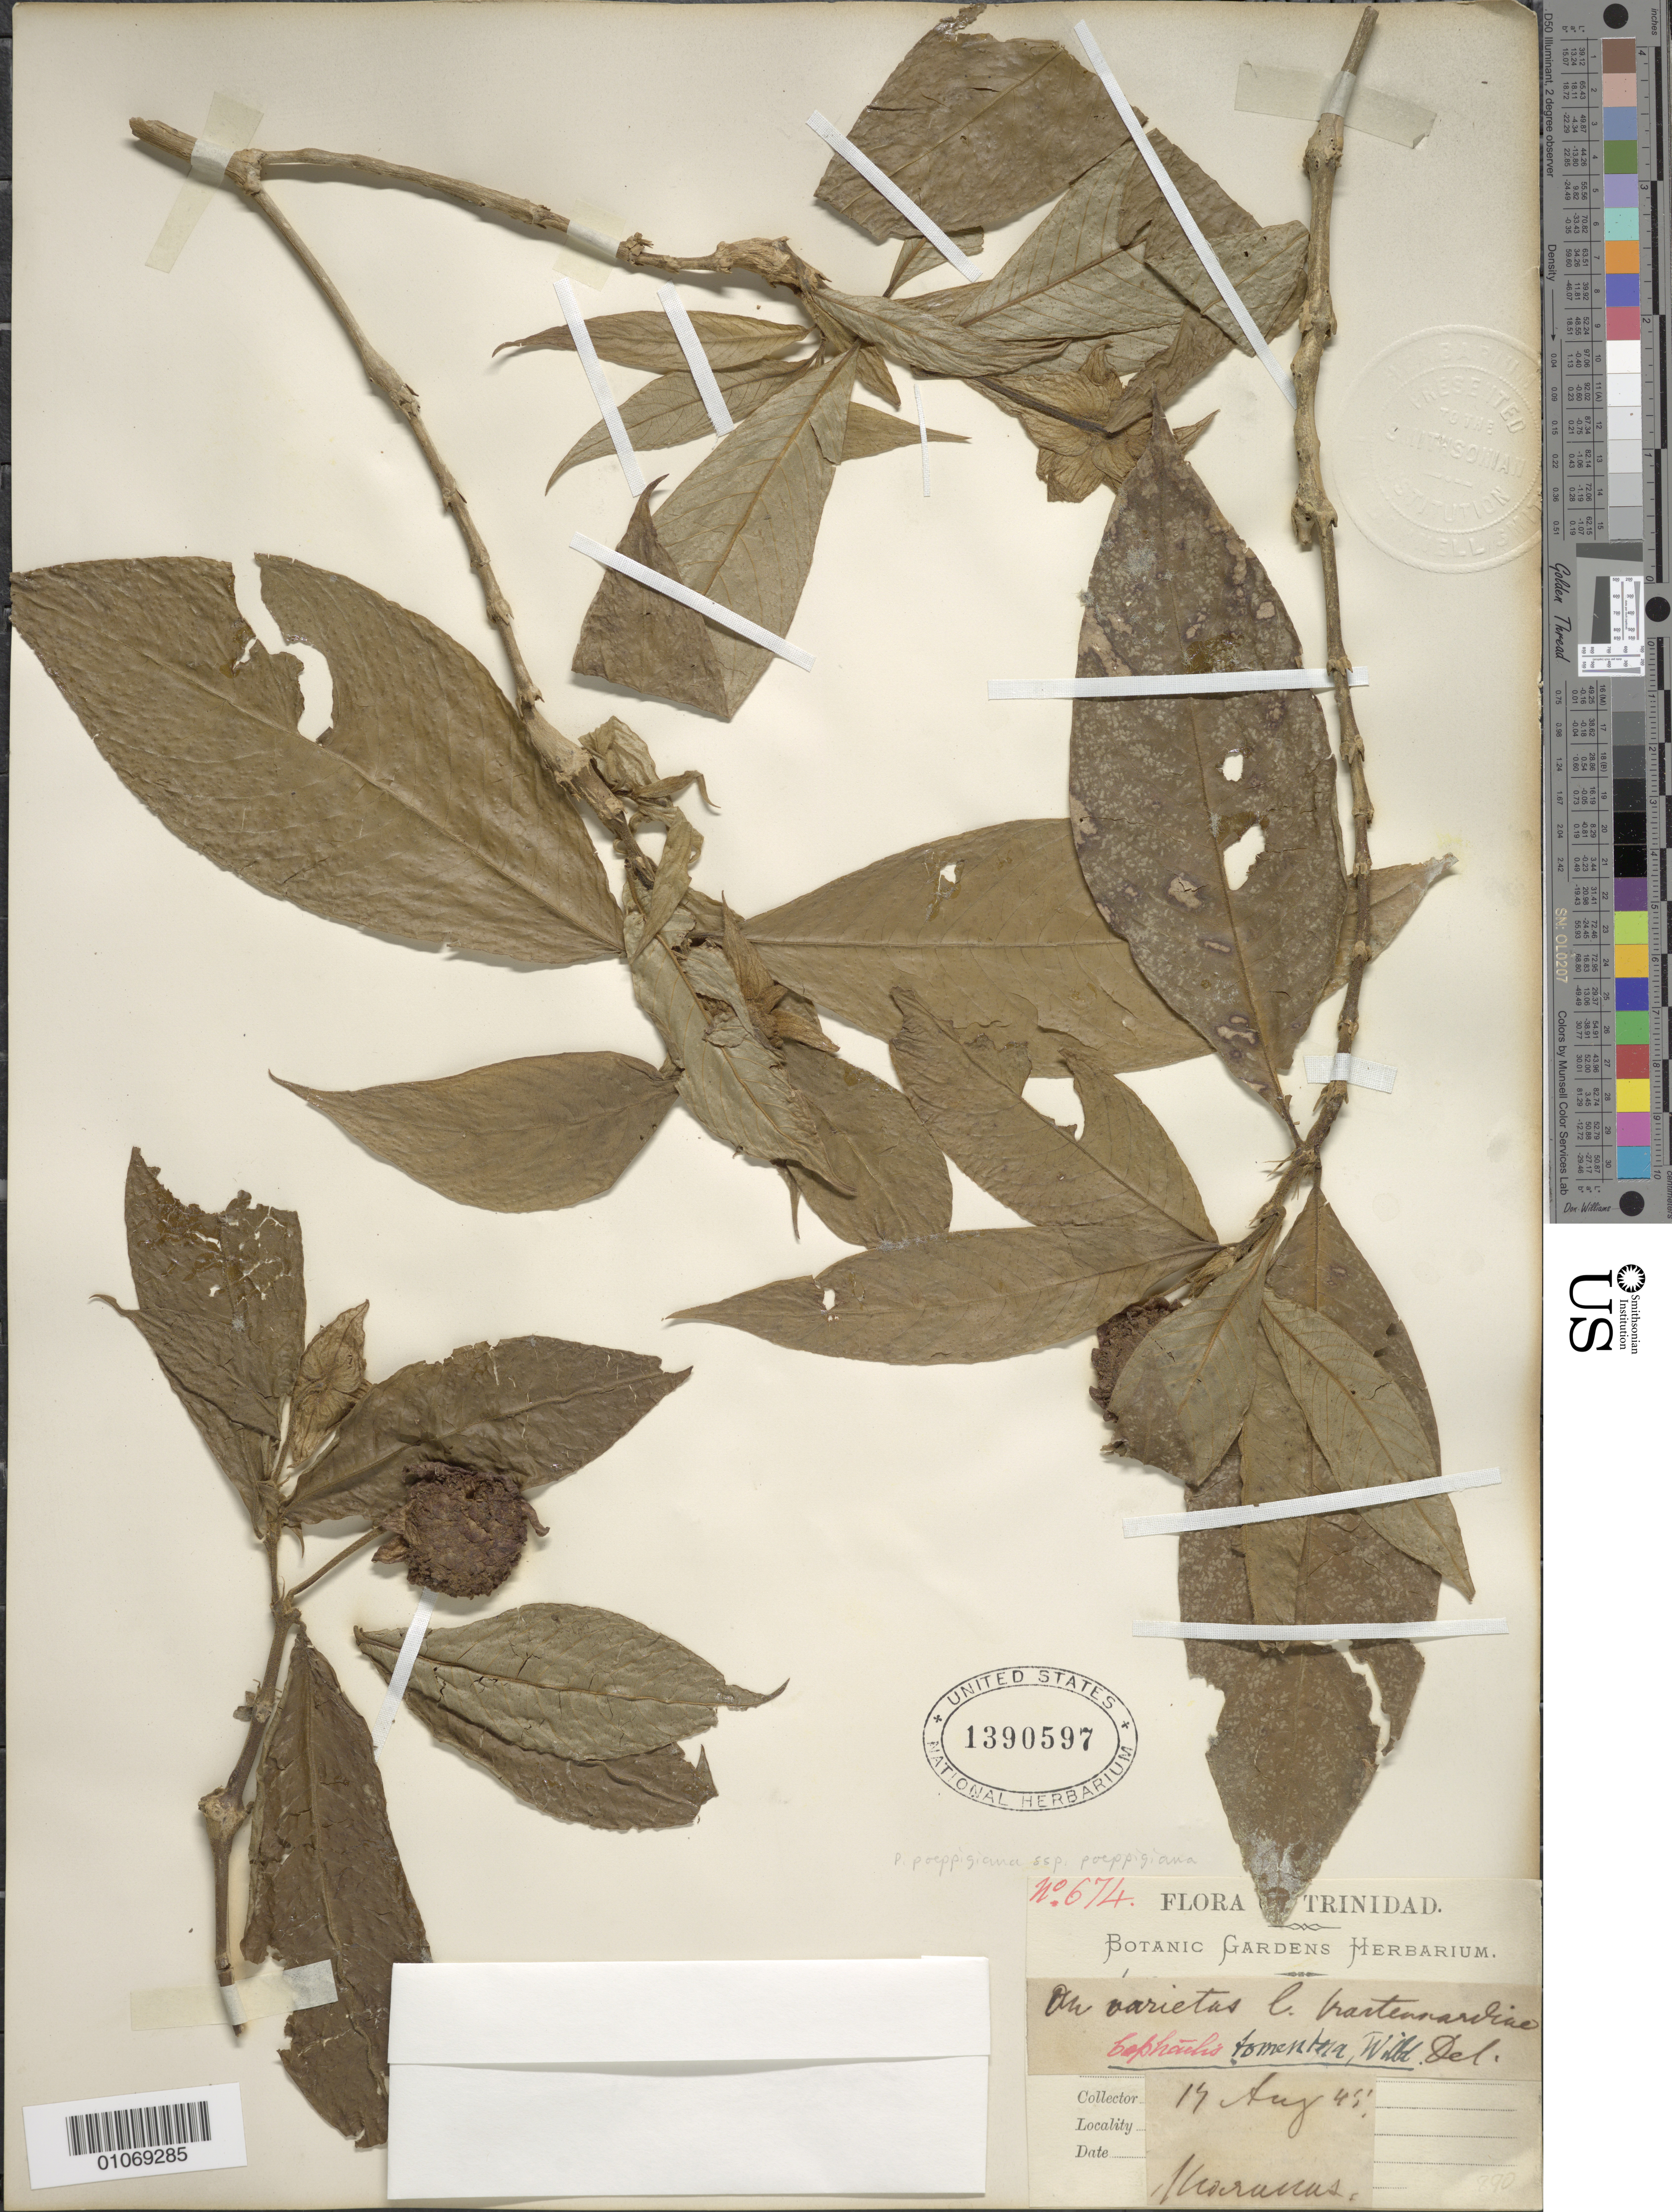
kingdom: Plantae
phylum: Tracheophyta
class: Magnoliopsida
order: Gentianales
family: Rubiaceae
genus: Cephaelis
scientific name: Cephaelis tomentosa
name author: (Aubl.) Vahl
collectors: Botanic Gardens Herbarium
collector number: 674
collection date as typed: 19 Aug 1945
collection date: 1945-08-19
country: Trinidad and Tobago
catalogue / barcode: US 1390597